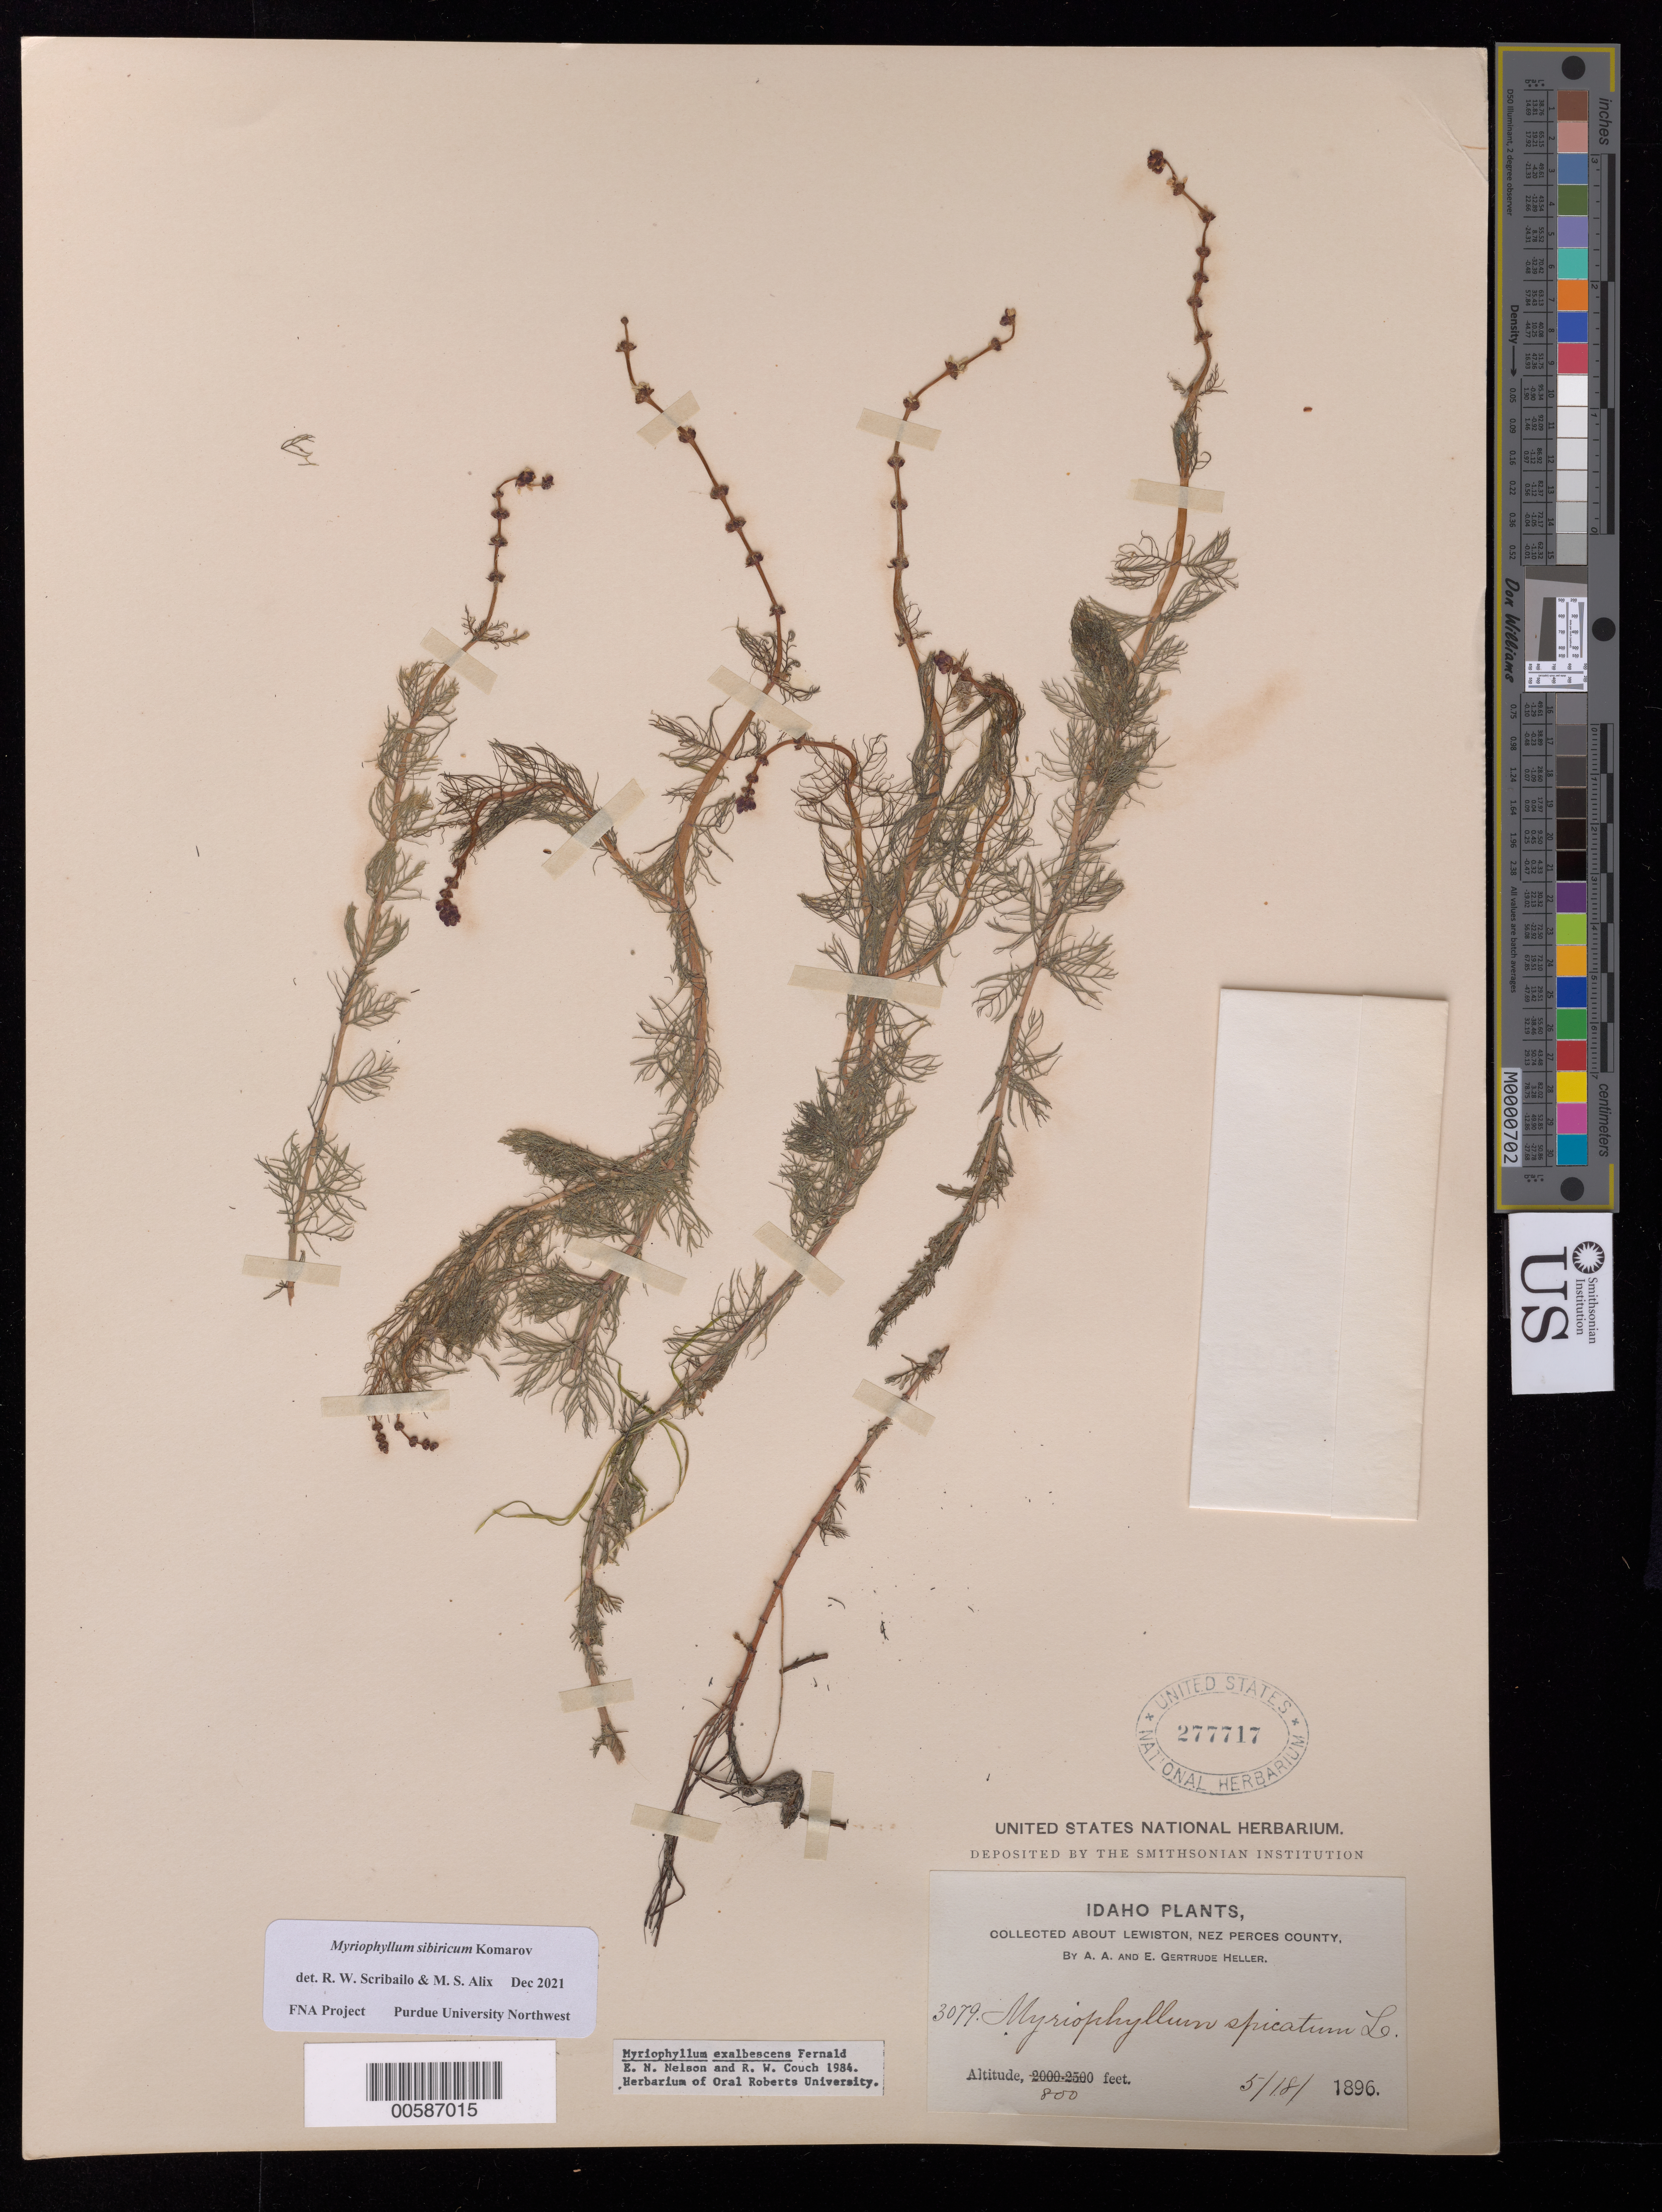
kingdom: Plantae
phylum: Tracheophyta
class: Magnoliopsida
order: Saxifragales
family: Haloragaceae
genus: Myriophyllum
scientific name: Myriophyllum sibiricum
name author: Kom.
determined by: Scribailo, R. W.; Alix, M. S.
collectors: A. A. Heller & E. G. Heller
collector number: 3079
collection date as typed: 18 May 1896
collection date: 1896-05-18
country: United States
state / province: Idaho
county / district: Nez Perce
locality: Lewiston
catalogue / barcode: US 277717